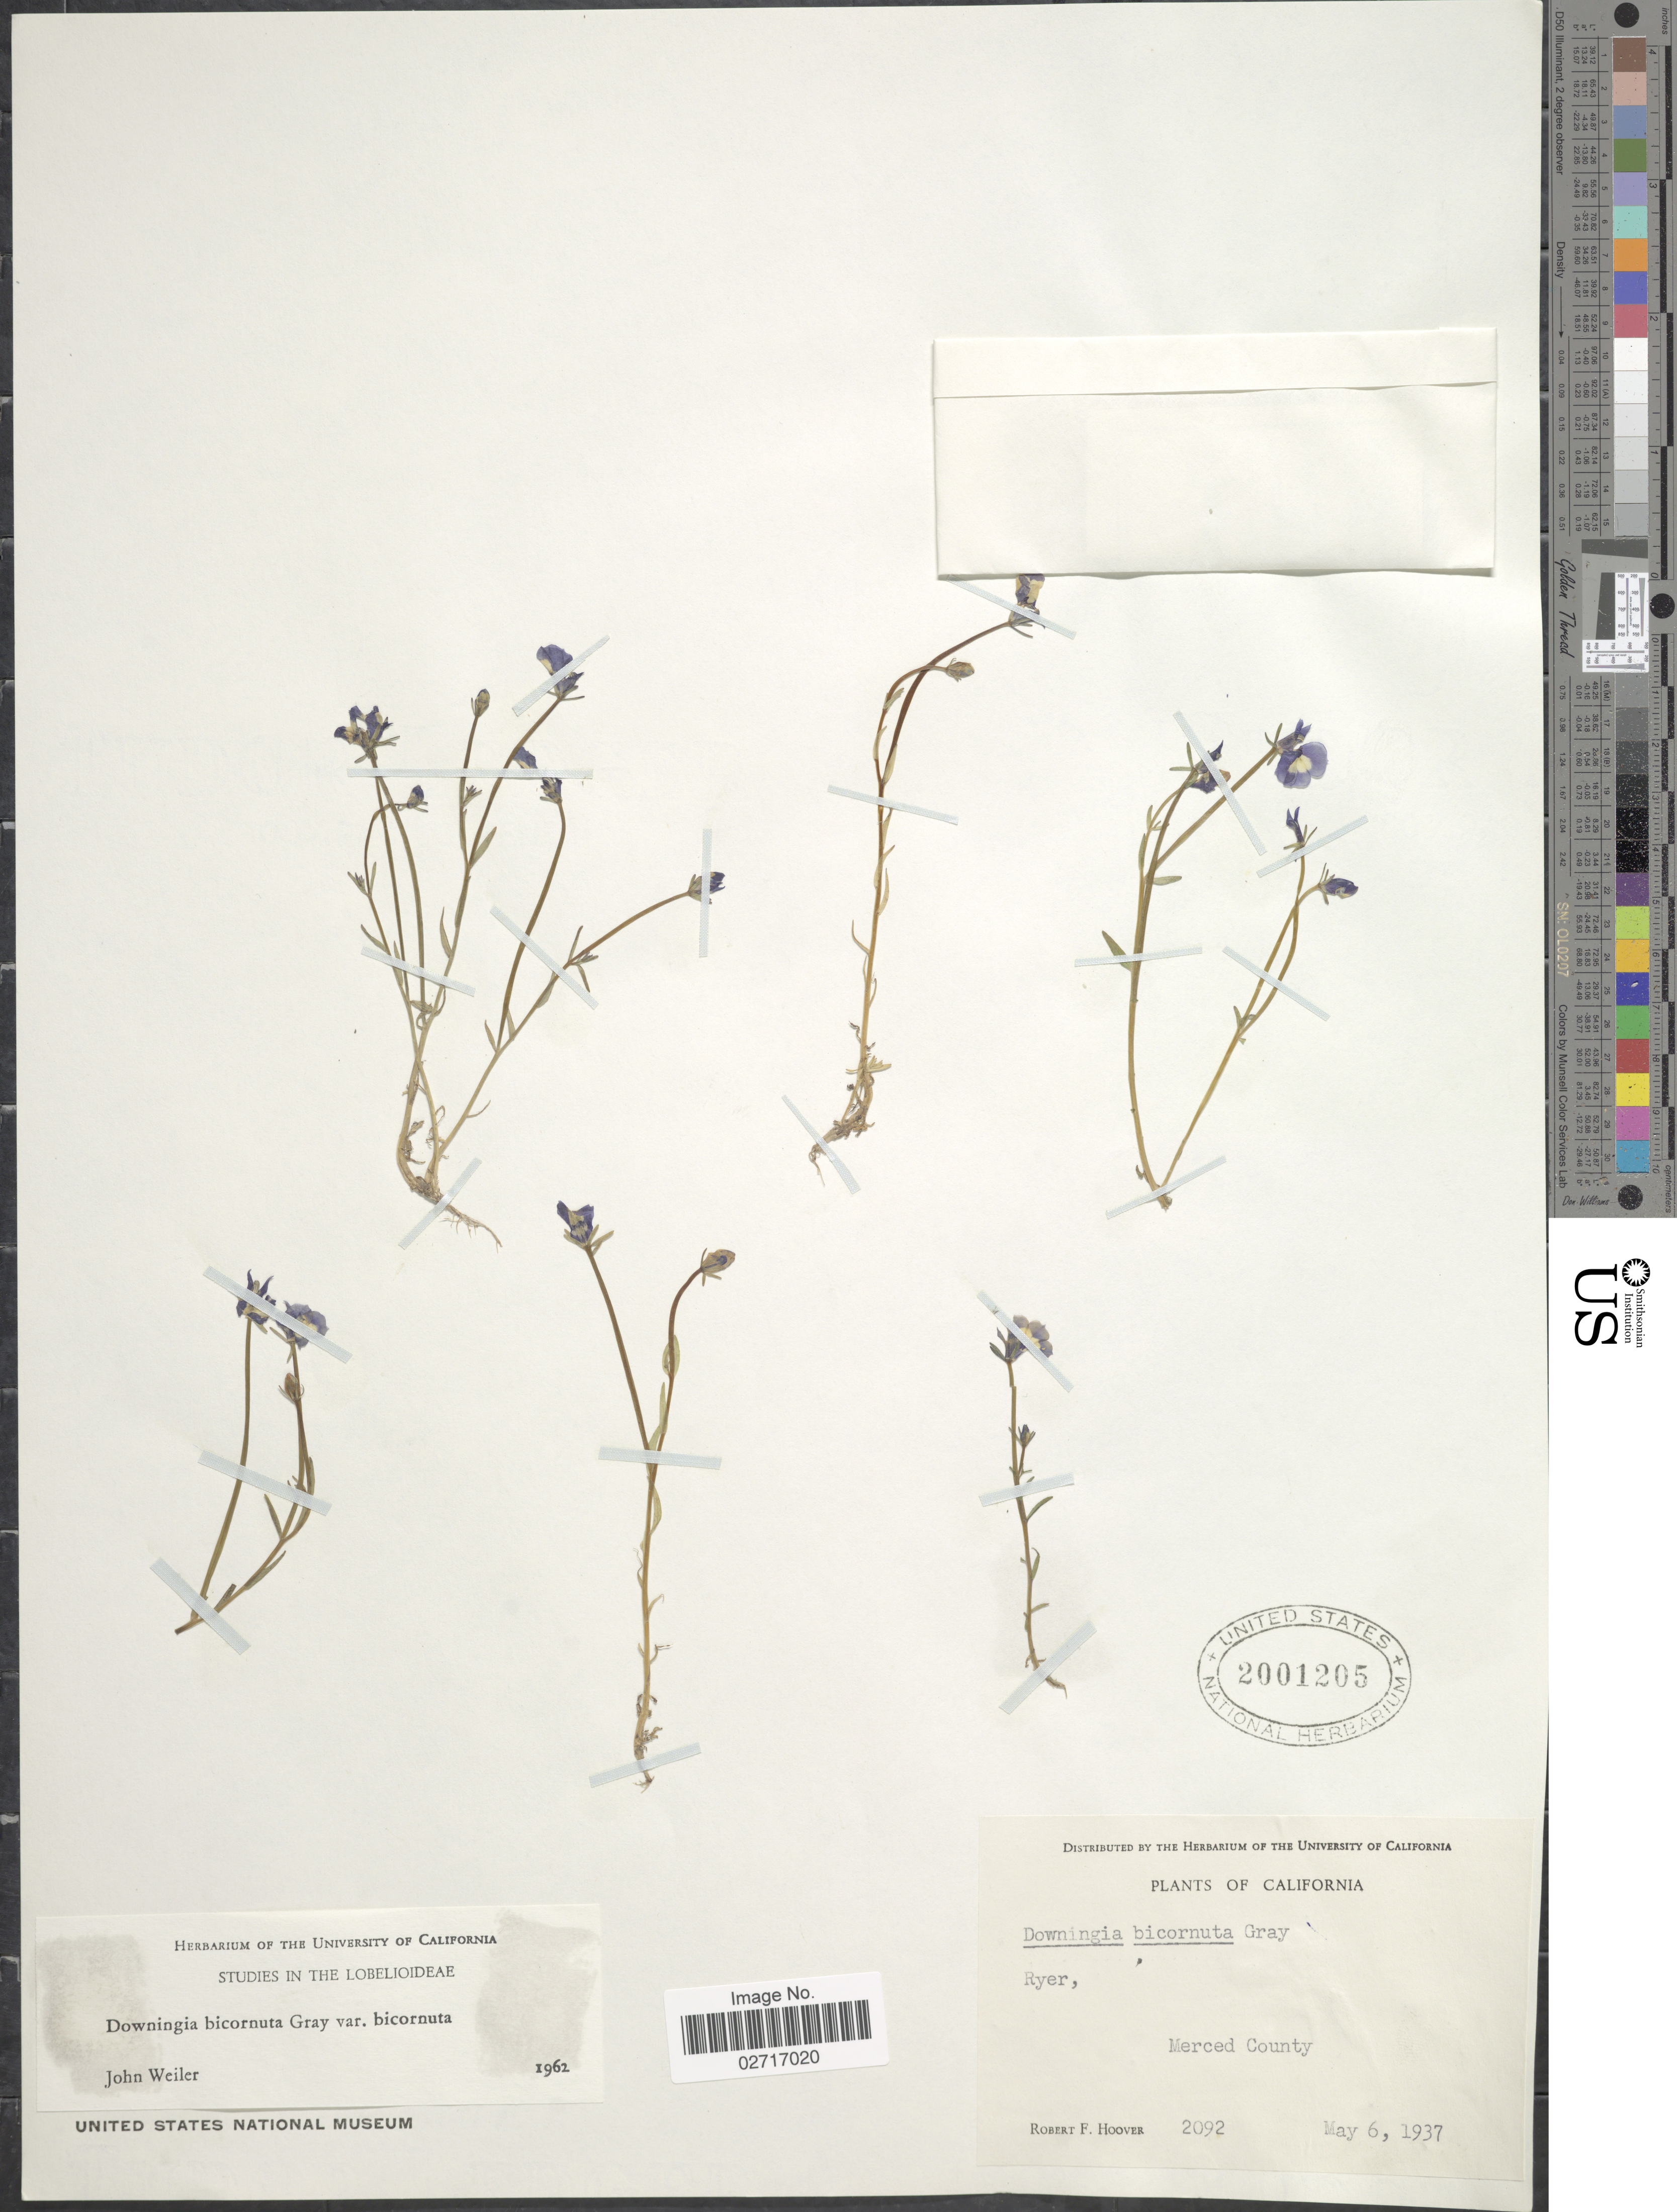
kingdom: Plantae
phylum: Tracheophyta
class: Magnoliopsida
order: Asterales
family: Campanulaceae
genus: Downingia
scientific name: Downingia bicornuta var. bicornuta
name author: A. Gray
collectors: R. F. Hoover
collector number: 2092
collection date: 1937-05-06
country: United States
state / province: California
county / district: Merced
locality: Ryer, Merced County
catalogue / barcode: US 2001205